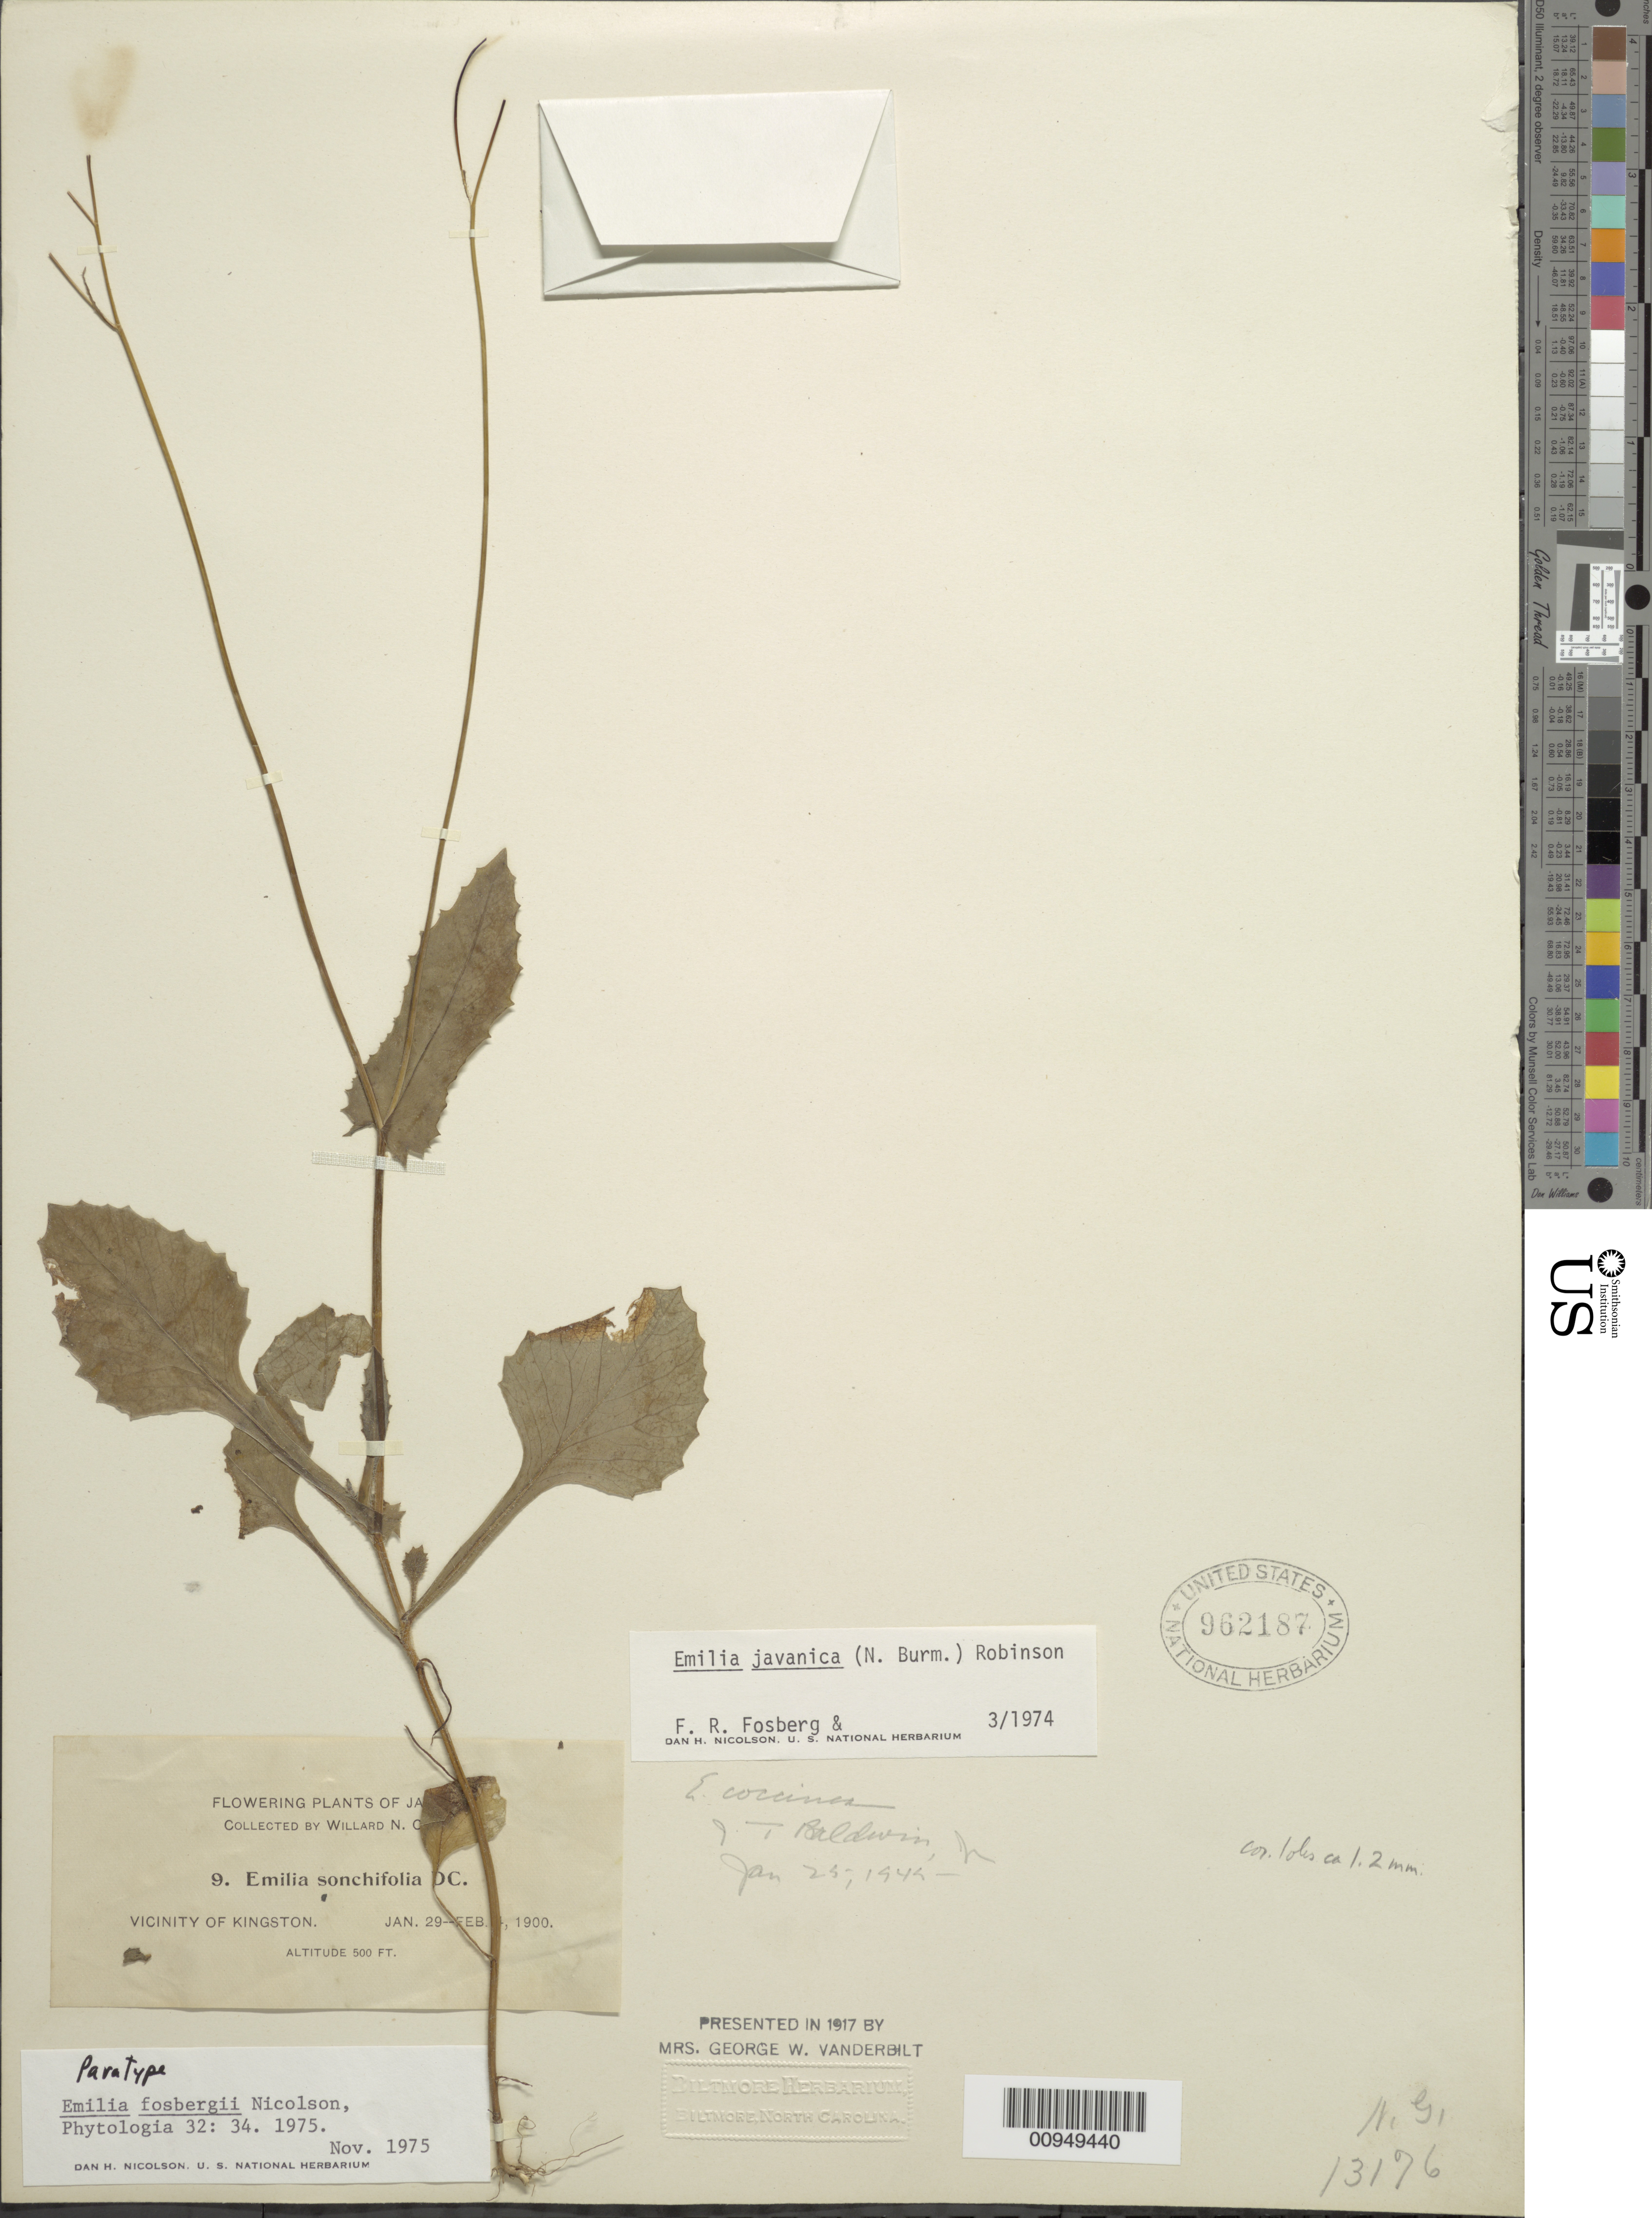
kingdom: Plantae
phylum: Tracheophyta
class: Magnoliopsida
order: Asterales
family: Asteraceae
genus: Emilia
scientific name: Emilia fosbergii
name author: Nicolson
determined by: Nicolson, Dan H.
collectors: W. N. Clute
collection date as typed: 29 Jan 1900 to 04 Feb 1900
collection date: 1900-01-29/1900-02-04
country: Jamaica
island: Jamaica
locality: Vicinity of Kingston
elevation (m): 500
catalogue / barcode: US 962187